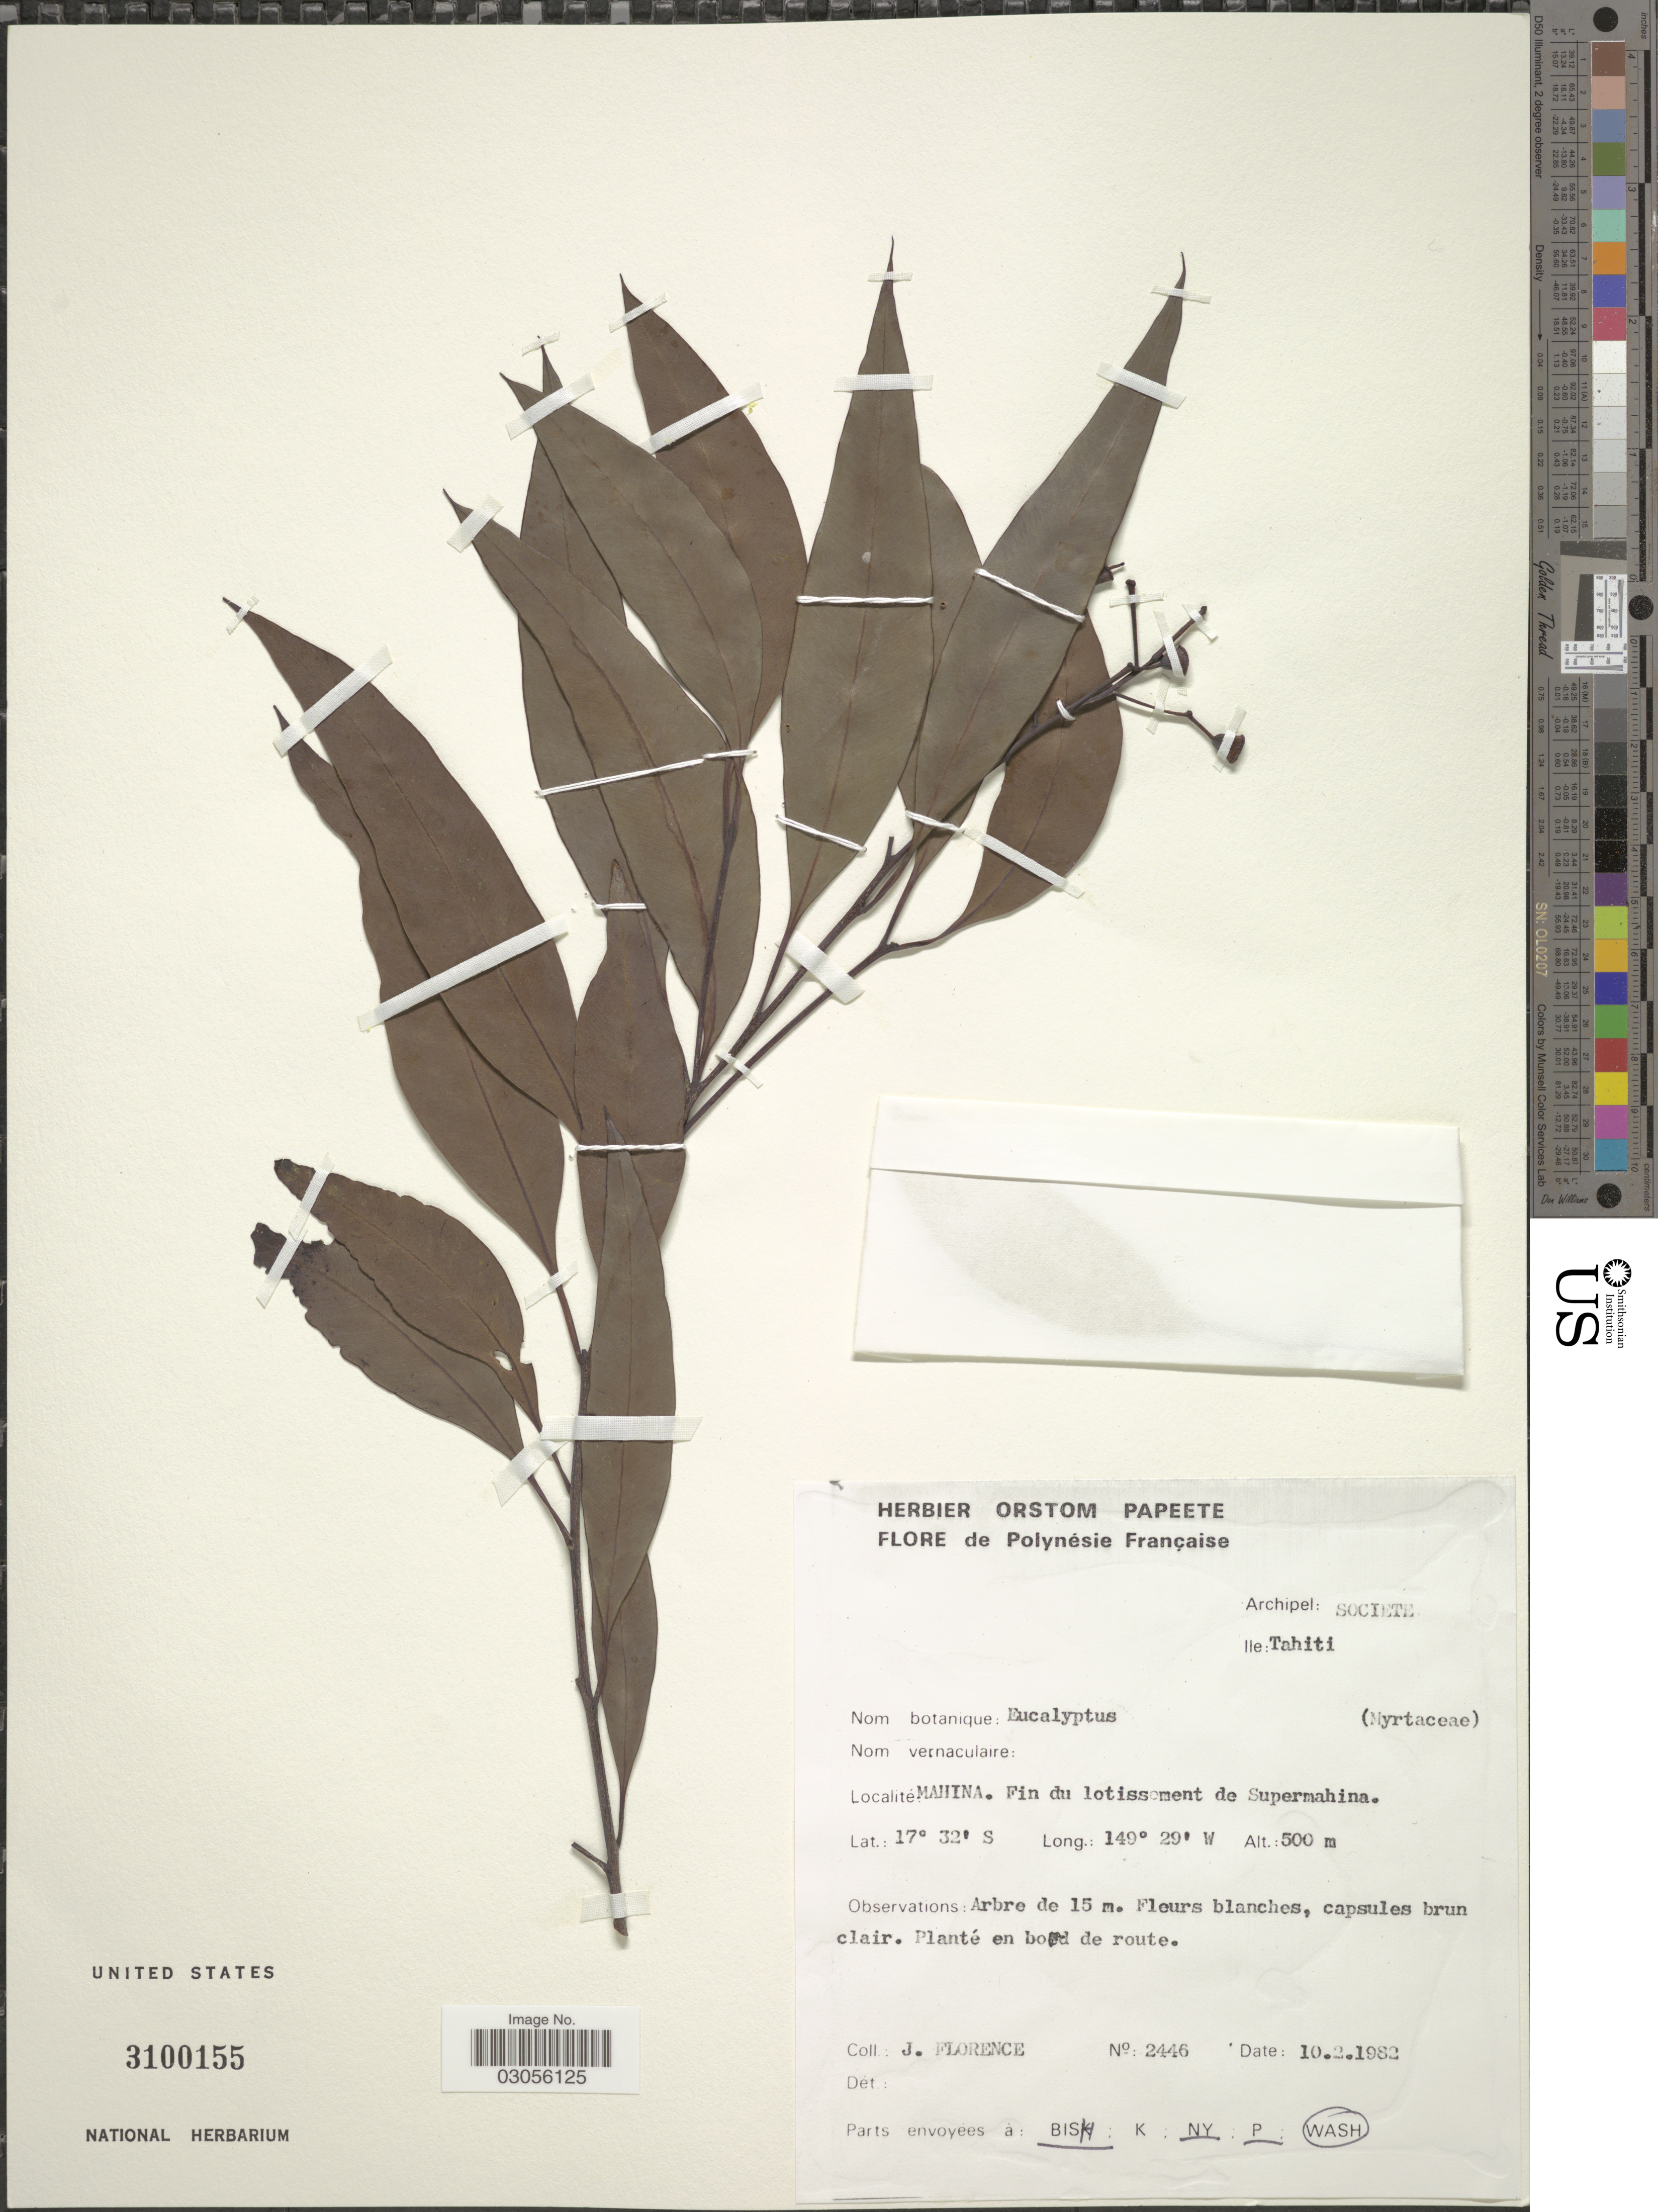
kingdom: Plantae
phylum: Tracheophyta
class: Magnoliopsida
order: Myrtales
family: Myrtaceae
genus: Eucalyptus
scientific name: Eucalyptus sp.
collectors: J. Florence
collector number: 2446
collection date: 1982-02-10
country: French Polynesia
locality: Archipel: Societe, Ile: Tahiti. Mahina. Fin du Lotissement de Supermahina.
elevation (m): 500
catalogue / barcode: US 3100155